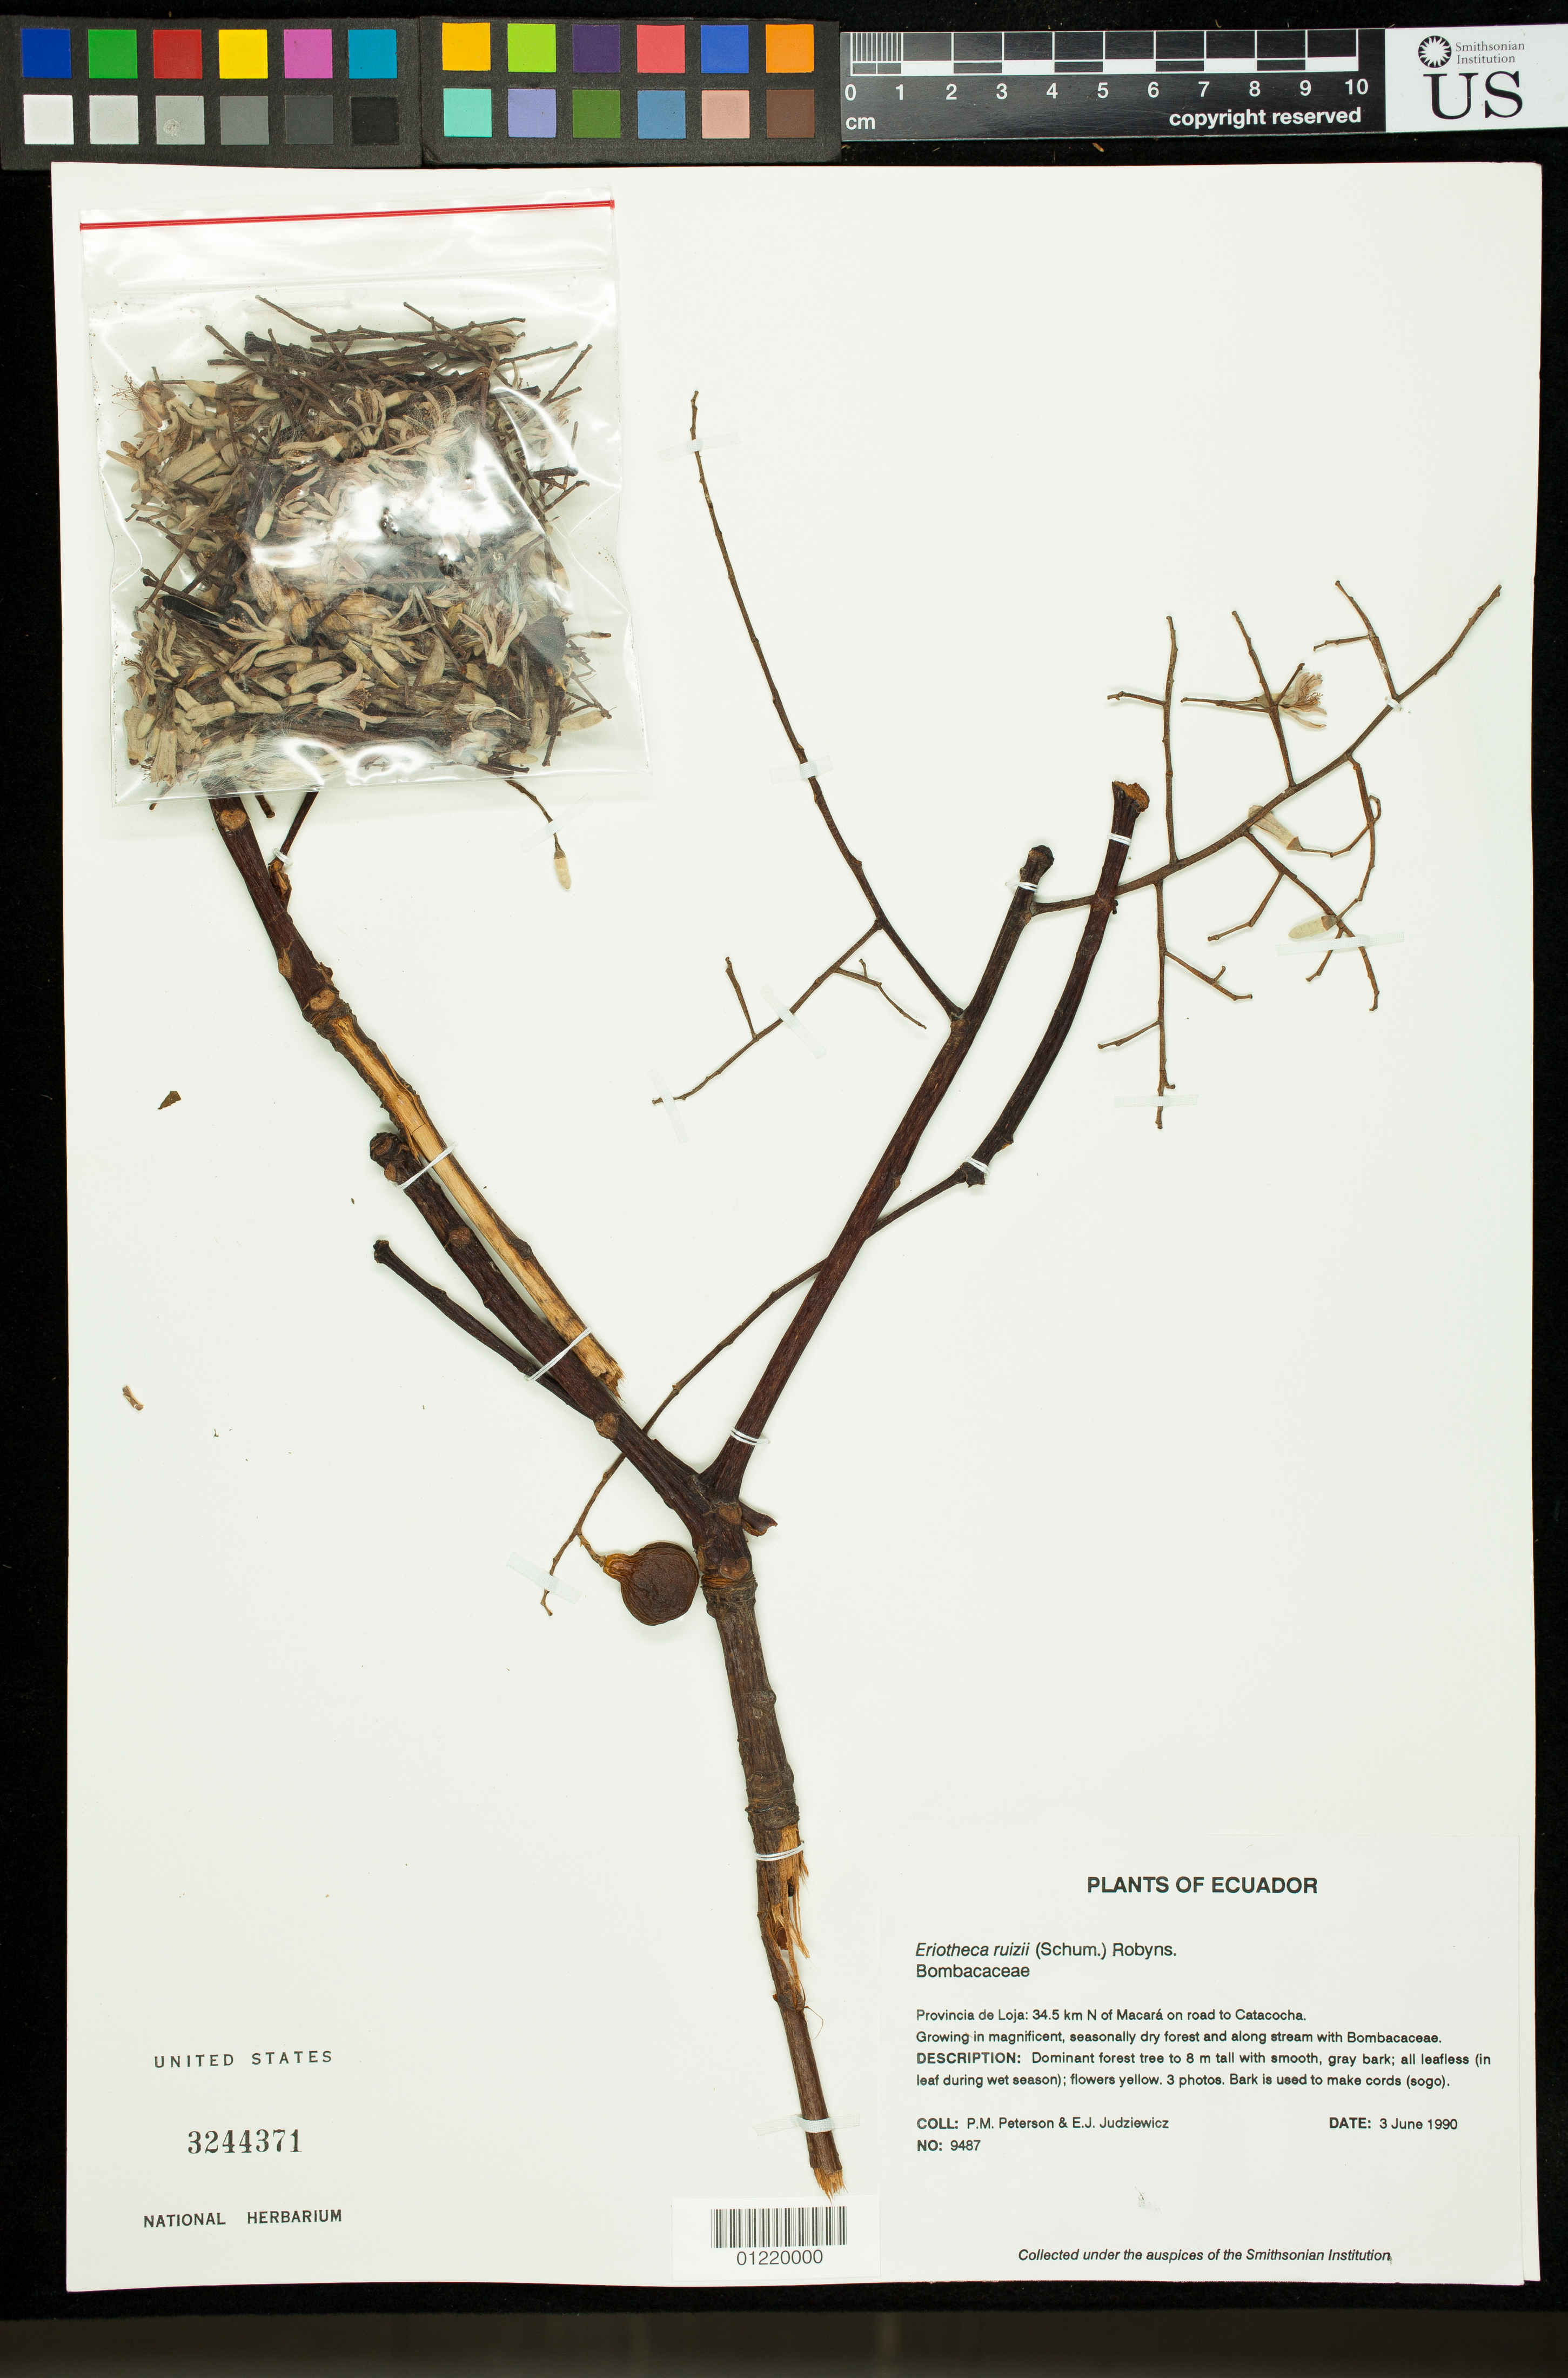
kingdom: Plantae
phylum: Tracheophyta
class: Magnoliopsida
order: Malvales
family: Malvaceae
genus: Pachira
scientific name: Pachira ruizii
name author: (K. Schum.) V.N. Yoshik. & M.C. Duarte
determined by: Dorr, Laurence J., Curator (BOT), Smithsonian Institution - National Museum of Natural History (UNITED STATES)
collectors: P. M. Peterson & E. J. Judziewicz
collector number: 9487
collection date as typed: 6/3/1990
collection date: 1990-06-03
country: Ecuador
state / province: Loja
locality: Provincia de Loja: 34.5 km N of Macará on road to Catacocha.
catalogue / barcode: US 3244371